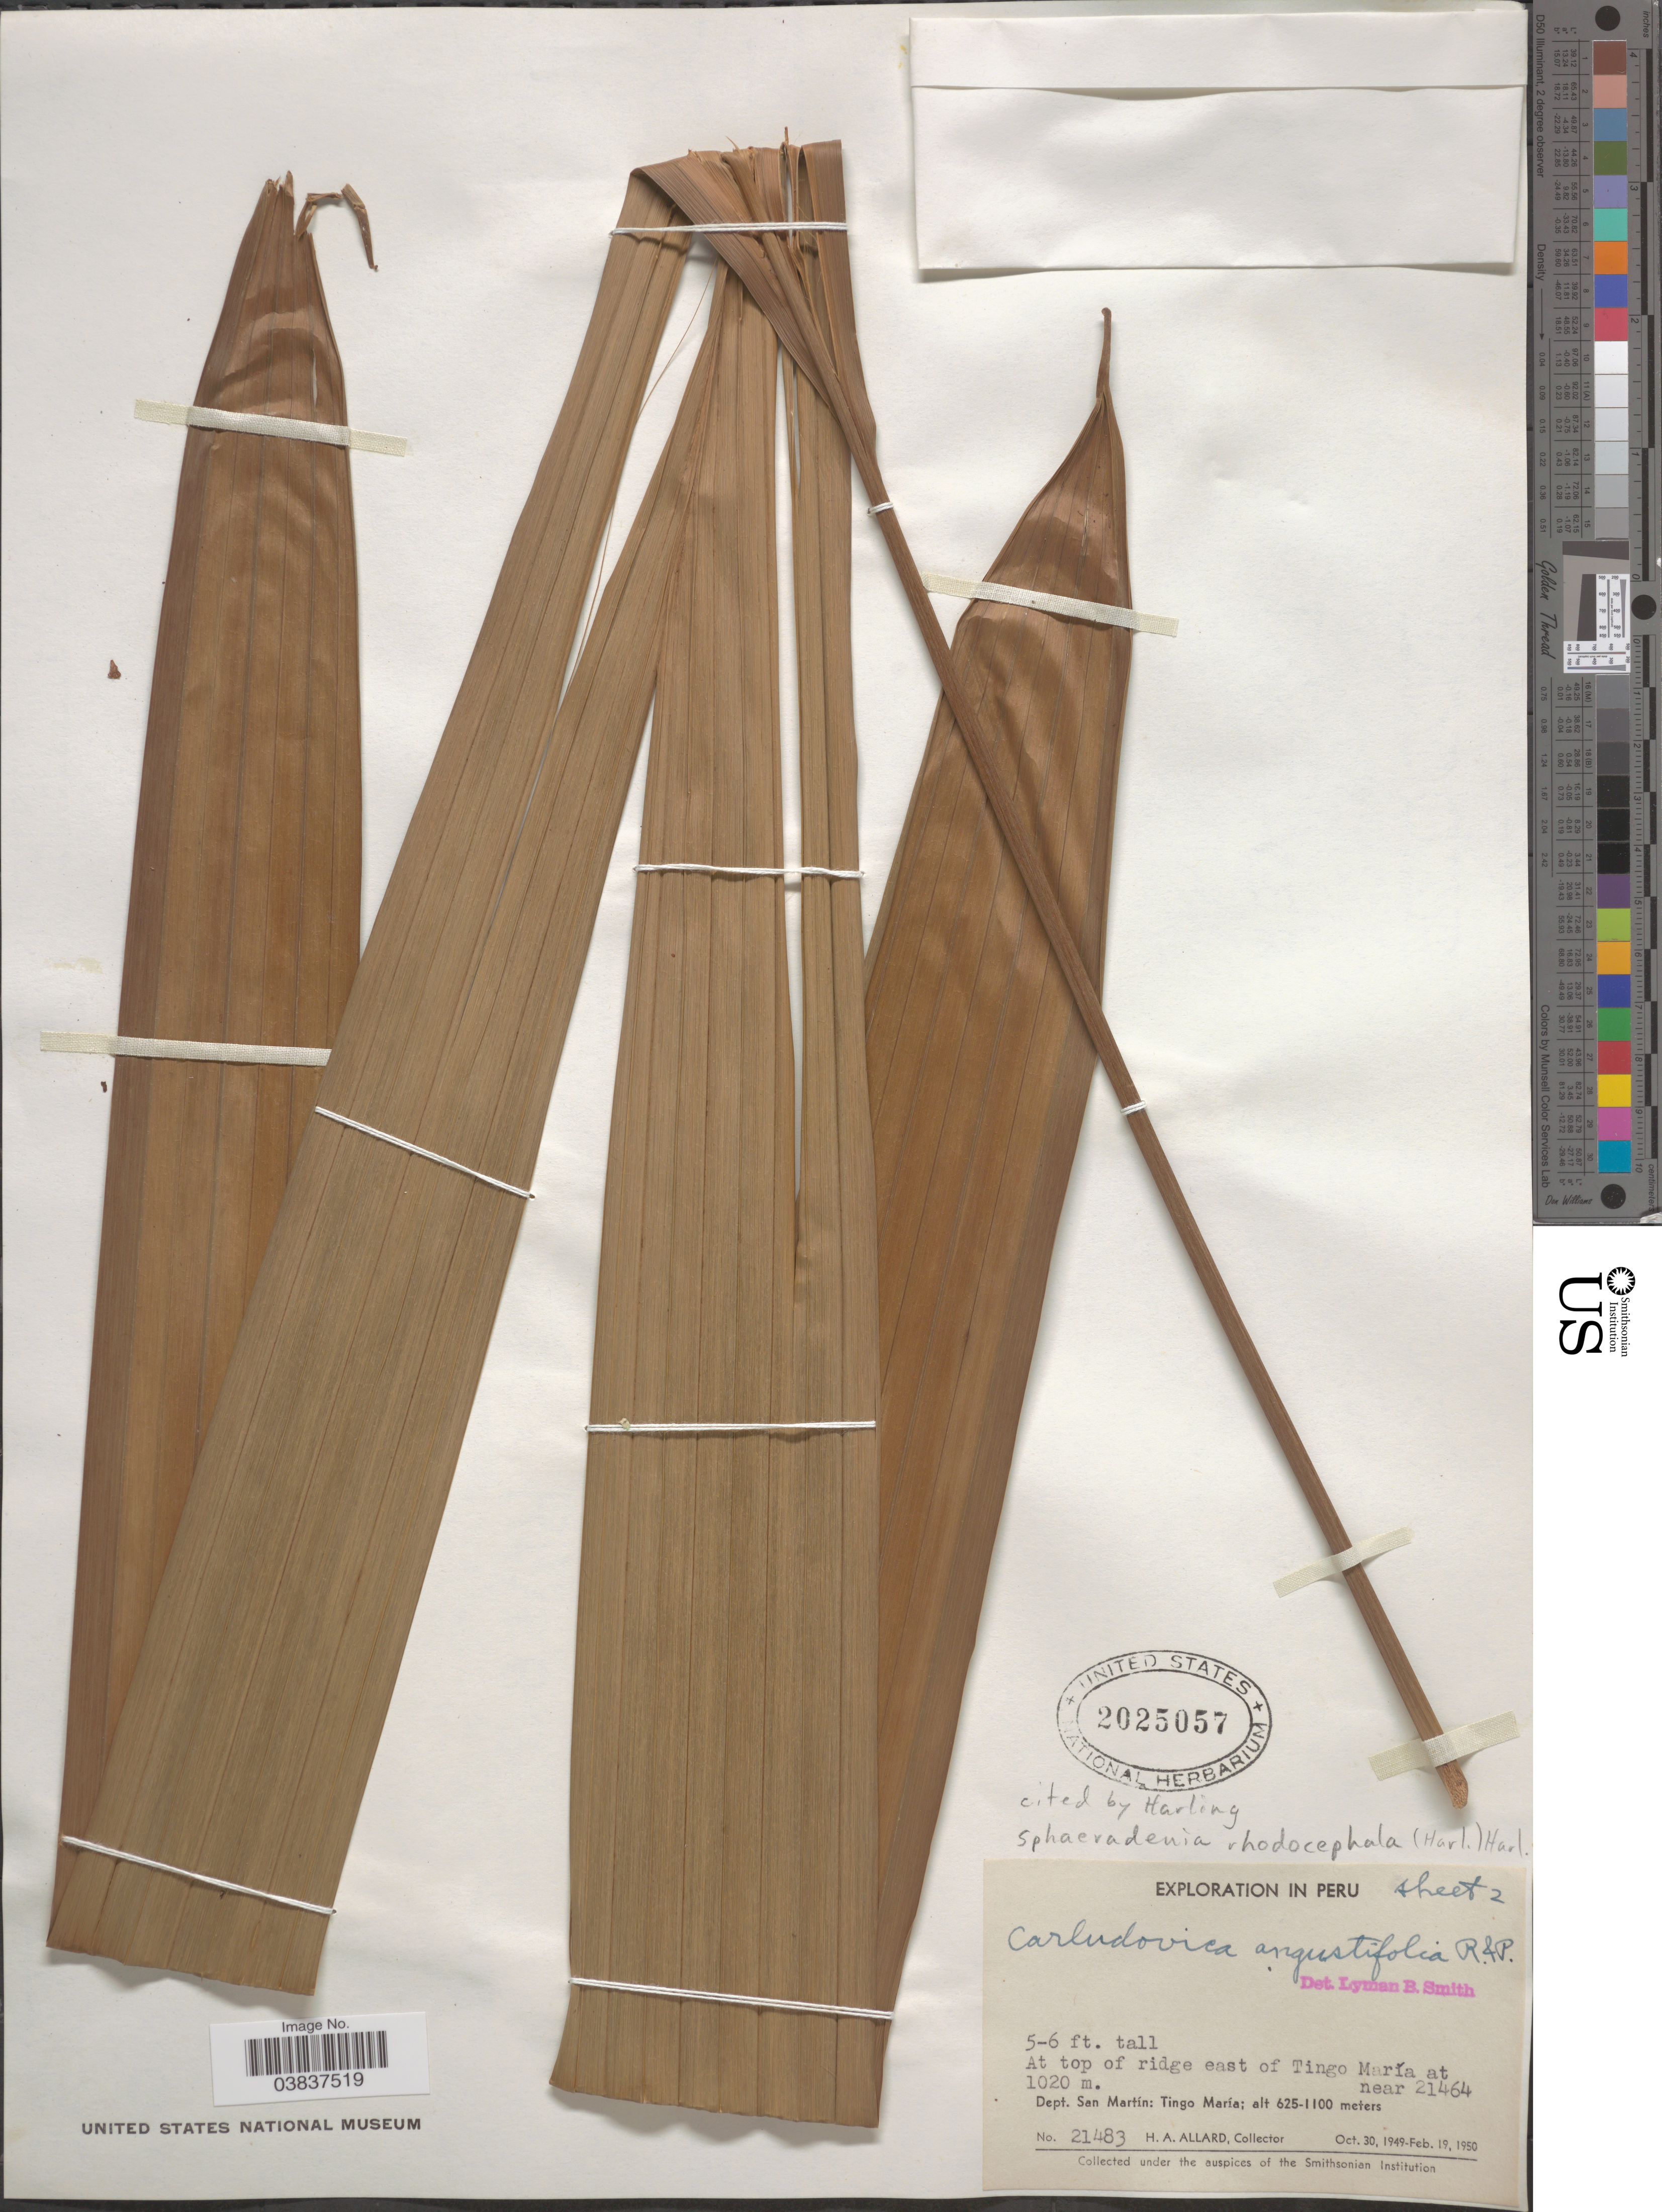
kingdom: Plantae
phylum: Tracheophyta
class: Liliopsida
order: Pandanales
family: Cyclanthaceae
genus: Sphaeradenia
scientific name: Sphaeradenia rhodocephala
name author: (Harling) Harling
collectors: H. A. Allard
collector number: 21483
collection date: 1949-10-30/1950-02-19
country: Peru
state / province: San Martín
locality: At top of ridge east of Tingo María near 21464. Dept. San Martín: Tingo María.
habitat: at top of ridge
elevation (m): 1020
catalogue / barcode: US 2025057